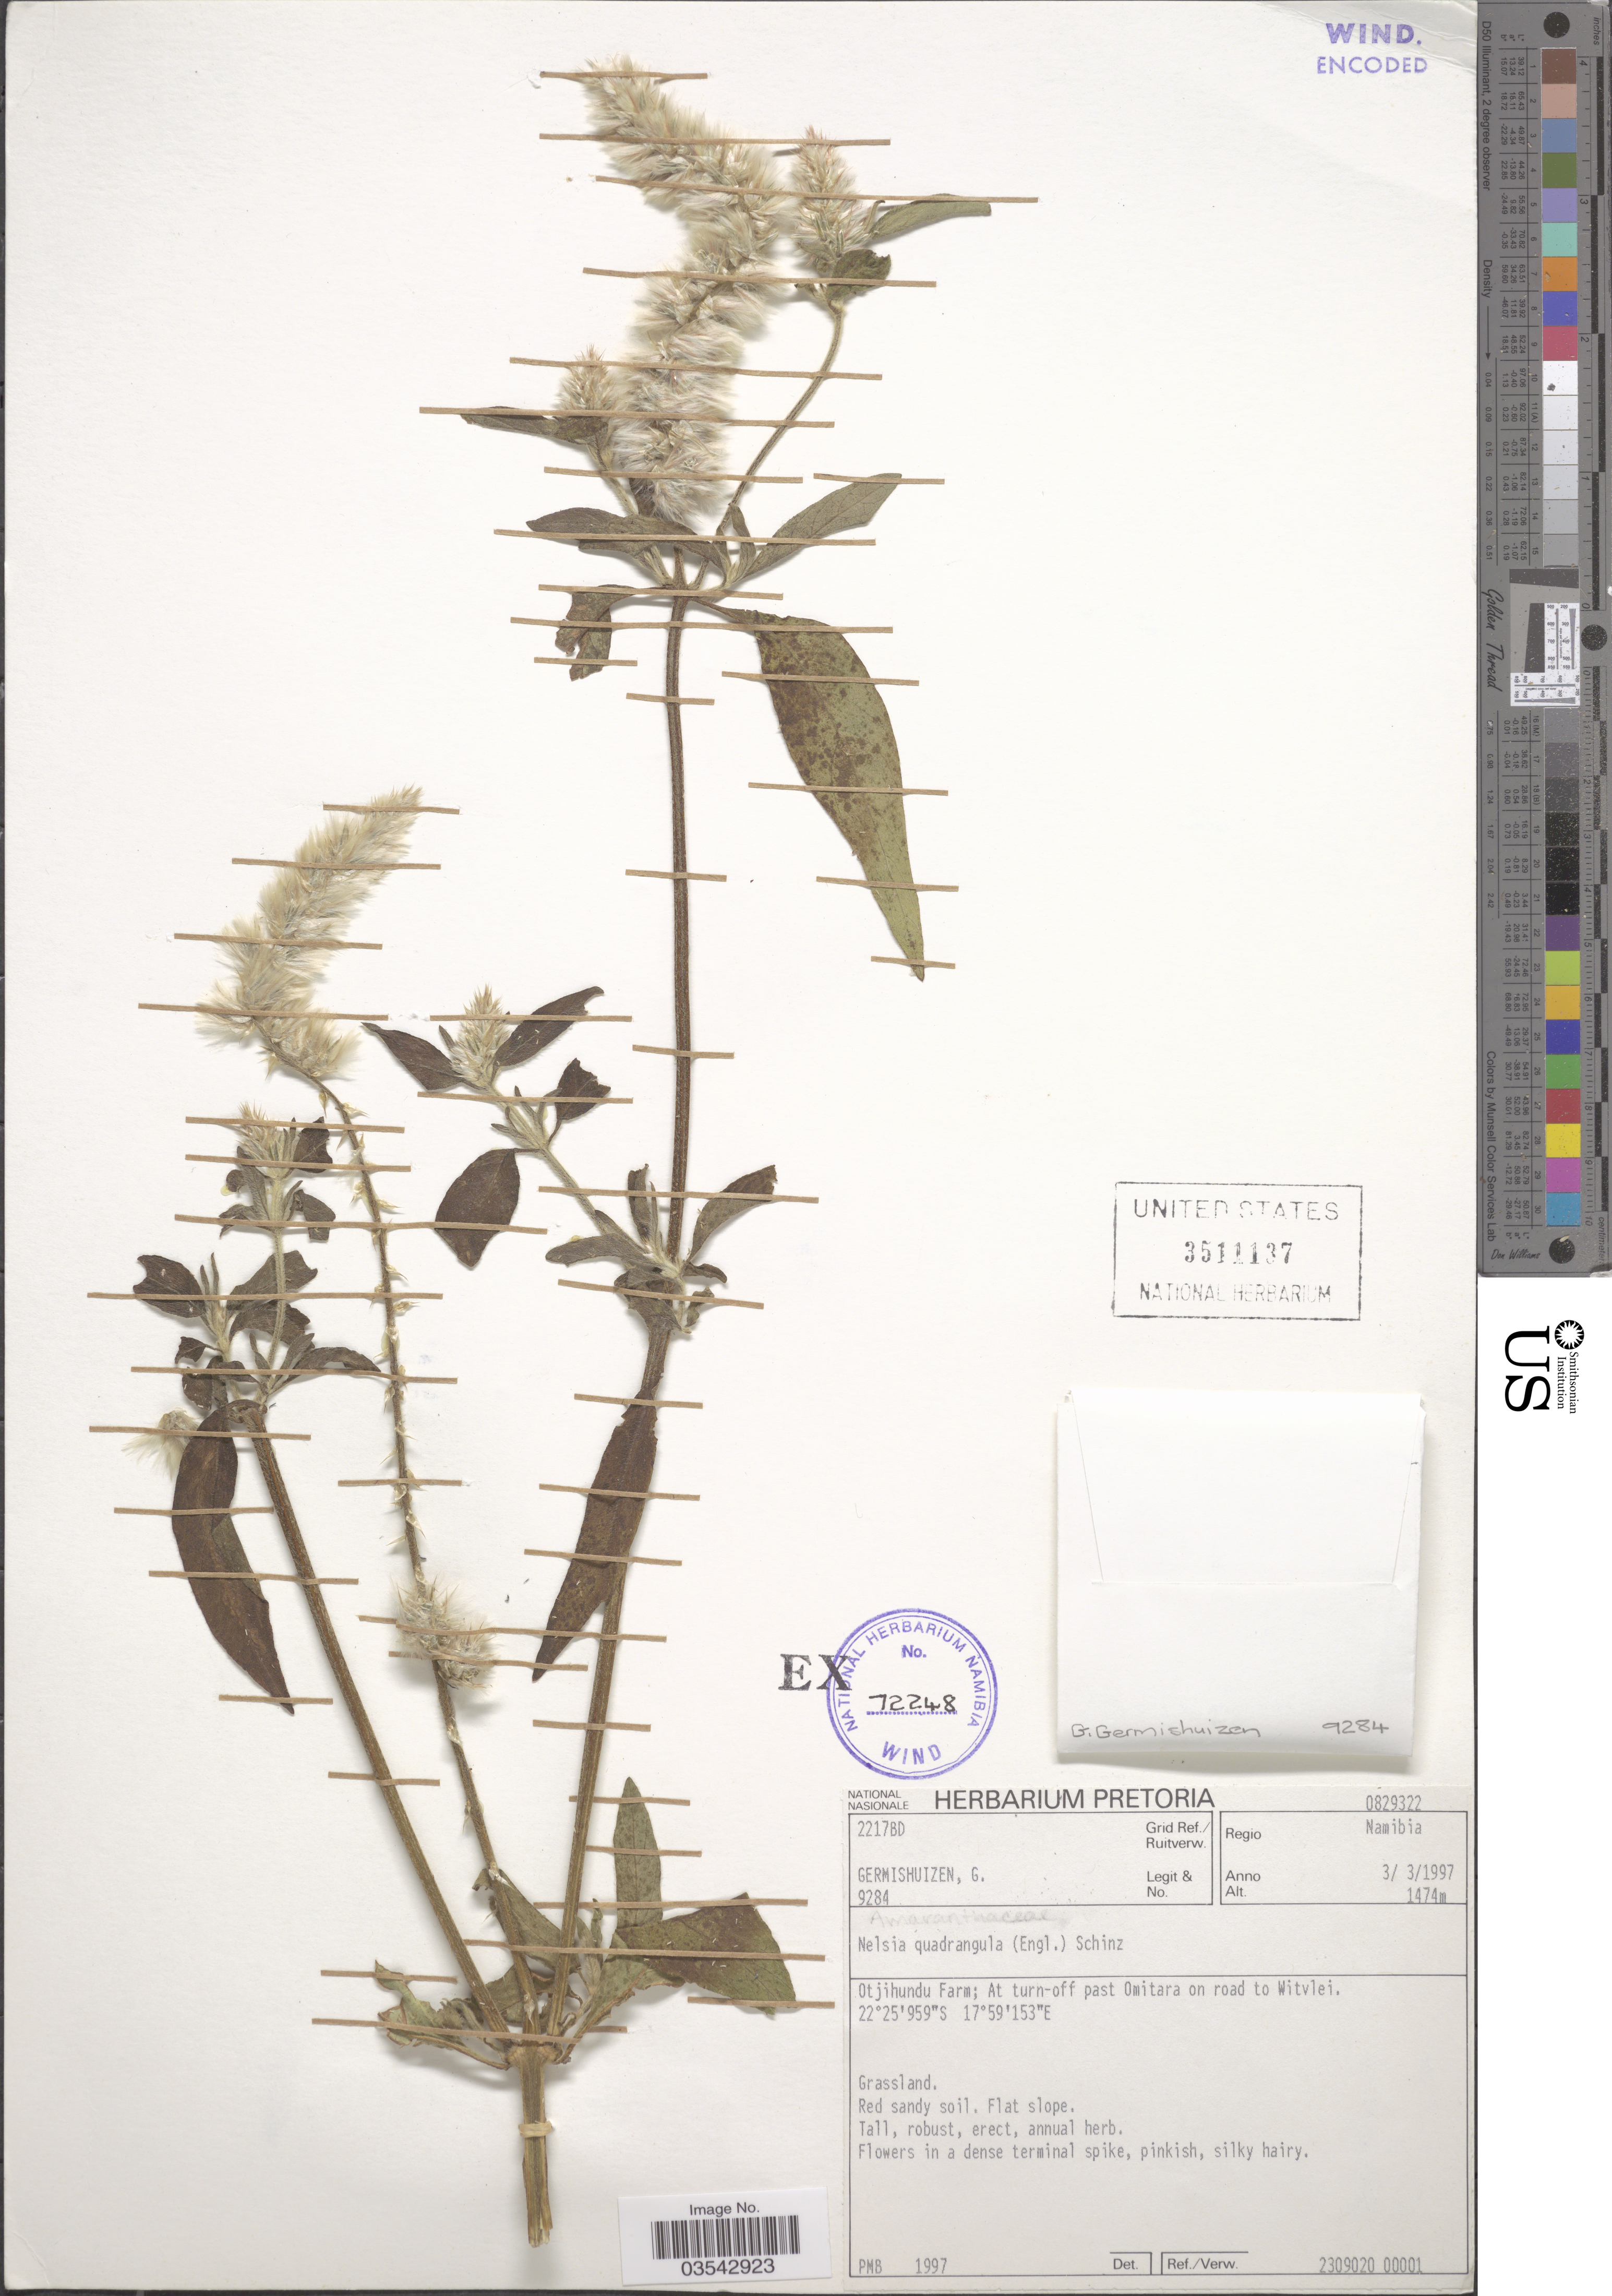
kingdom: Plantae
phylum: Tracheophyta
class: Magnoliopsida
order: Caryophyllales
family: Amaranthaceae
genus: Cyathula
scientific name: Cyathula quadrangula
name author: (Engl.) Di Vincenzo et al.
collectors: G. Germishuizen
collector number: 9284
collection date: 1997-03-03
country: Namibia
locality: Grid Ref./ Ruitverw. 2217BD. Regio Namibia Otjihundu Farm; At turn-off past Omitara on road to Witvlei.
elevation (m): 1474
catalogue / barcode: US 3511137